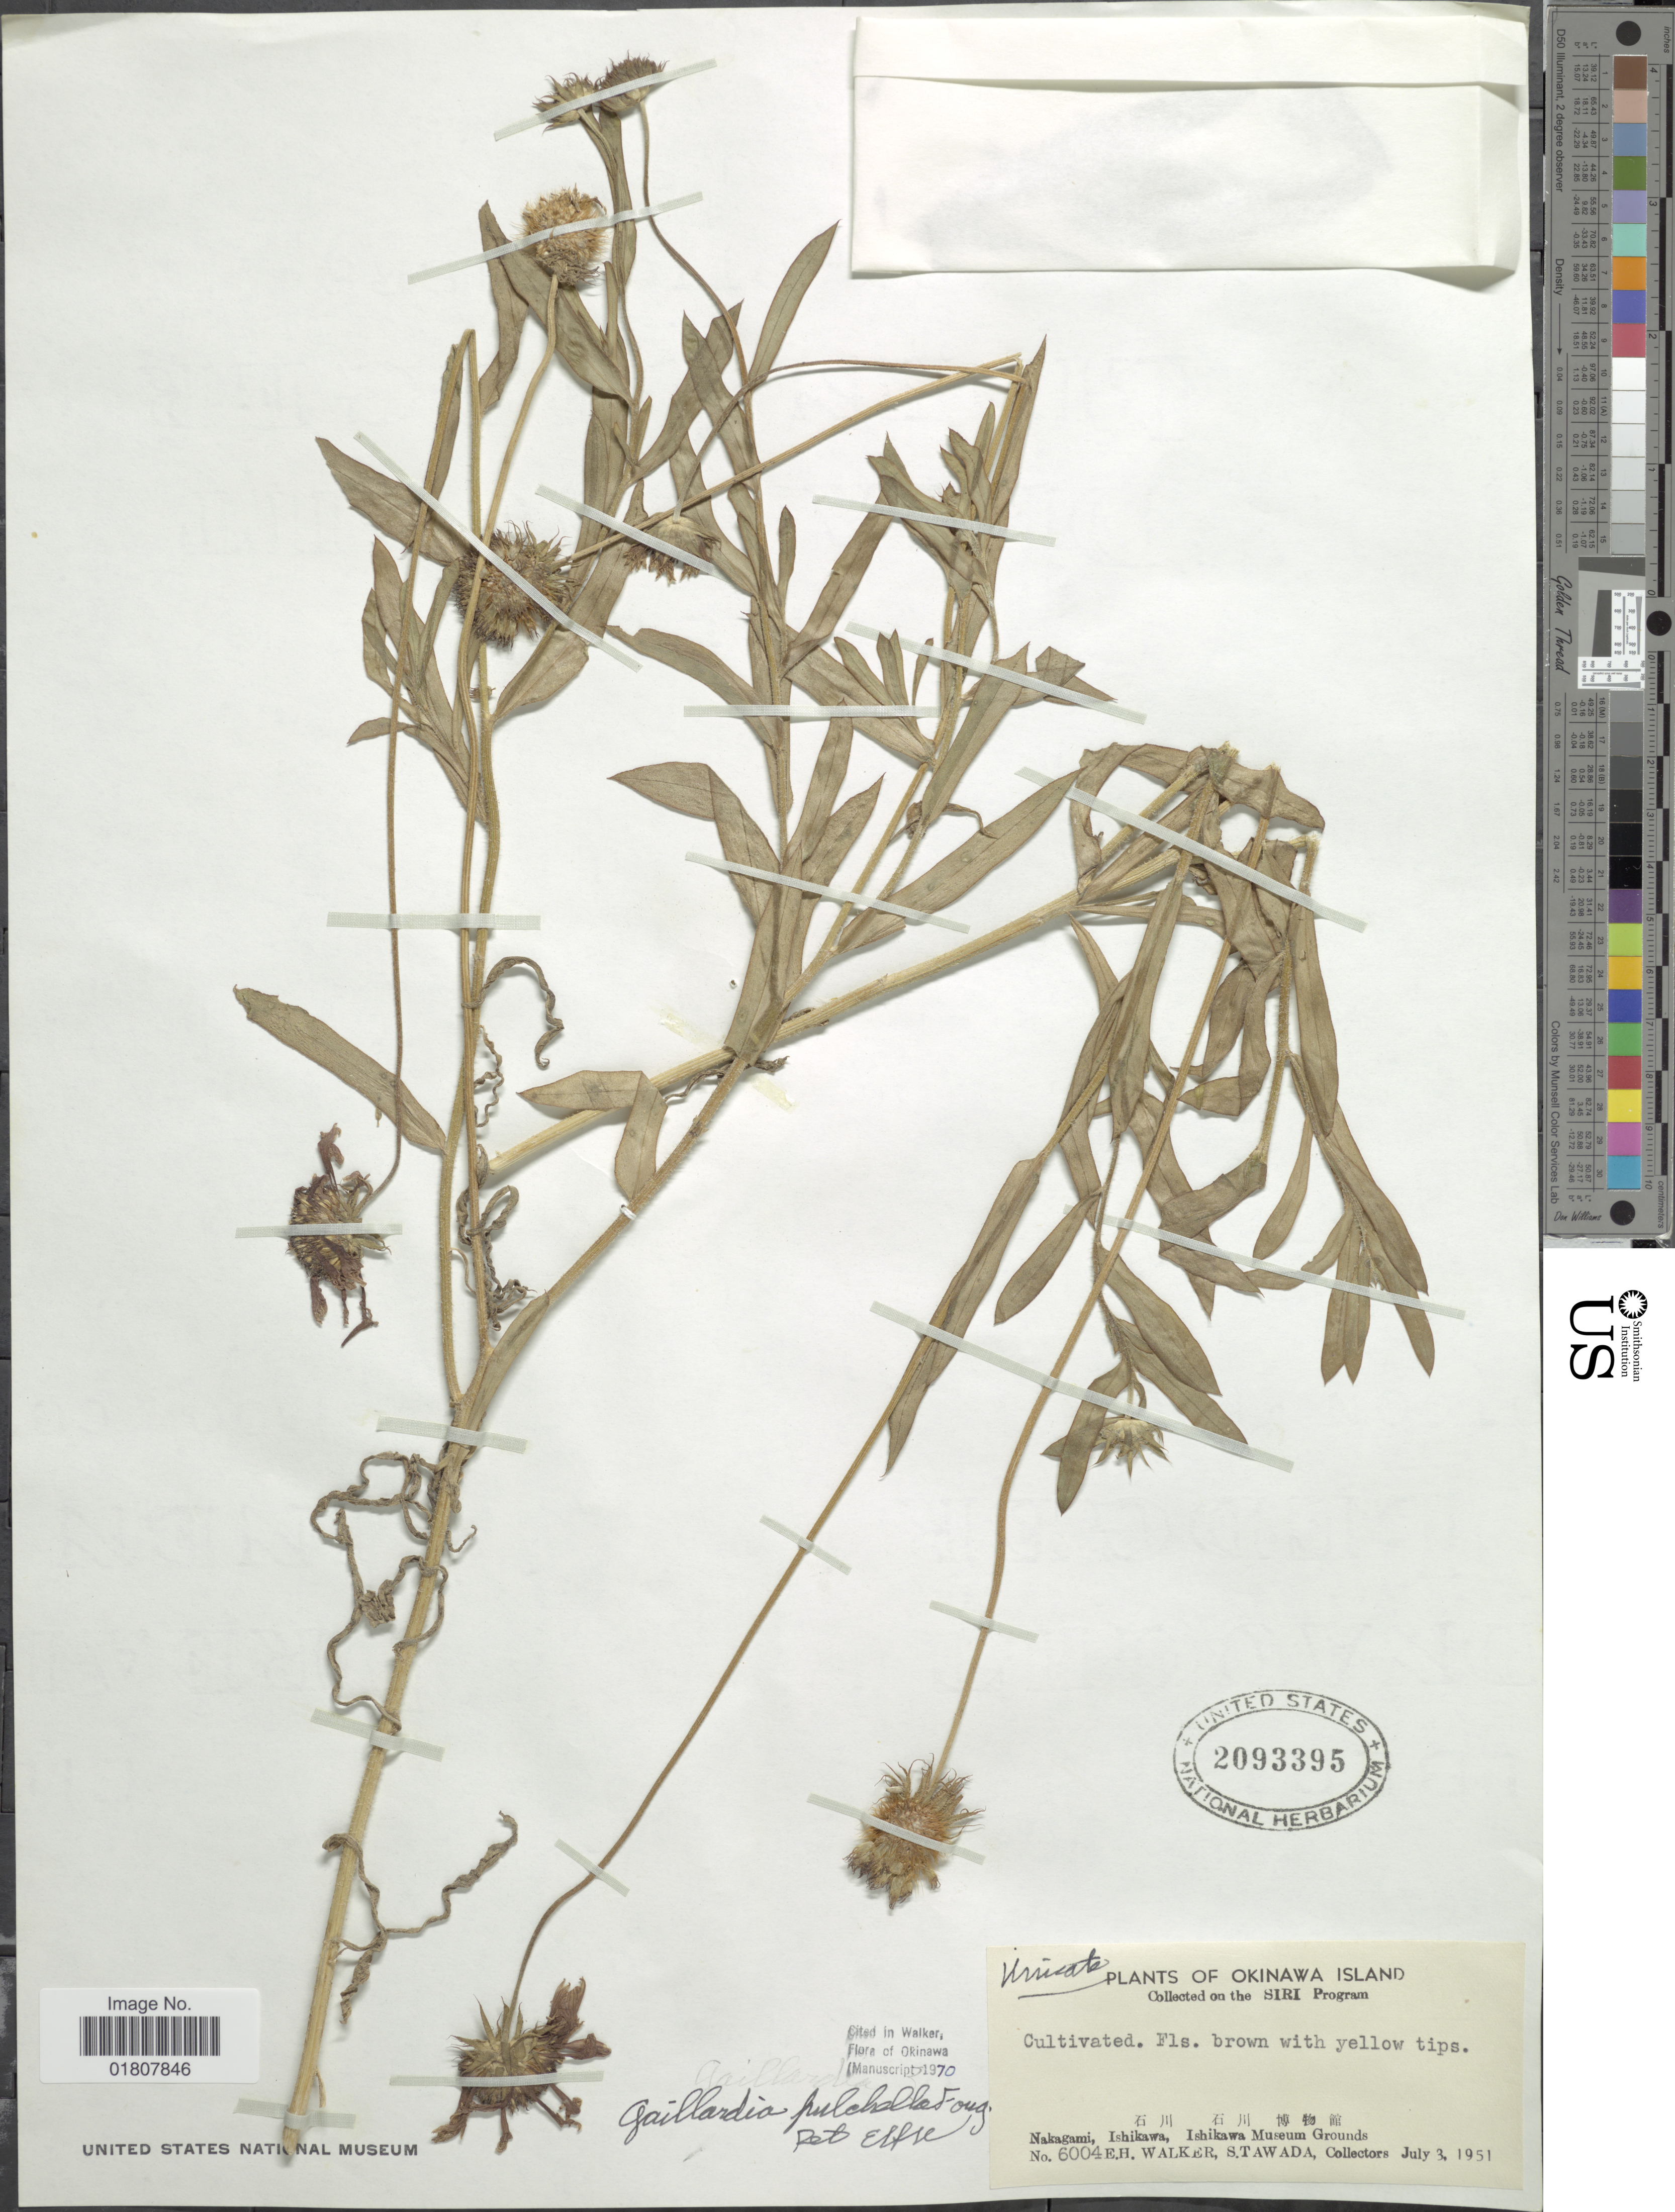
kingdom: Plantae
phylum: Tracheophyta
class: Magnoliopsida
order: Asterales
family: Asteraceae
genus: Gaillardia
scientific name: Gaillardia pulchella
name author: Foug.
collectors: E. H. Walker & S. Tawada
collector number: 6004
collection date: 1951-07-03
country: Japan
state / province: Okinawa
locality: Nakagami, Ishikawa, Ishikawa Museum Grounds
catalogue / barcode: US 2093395